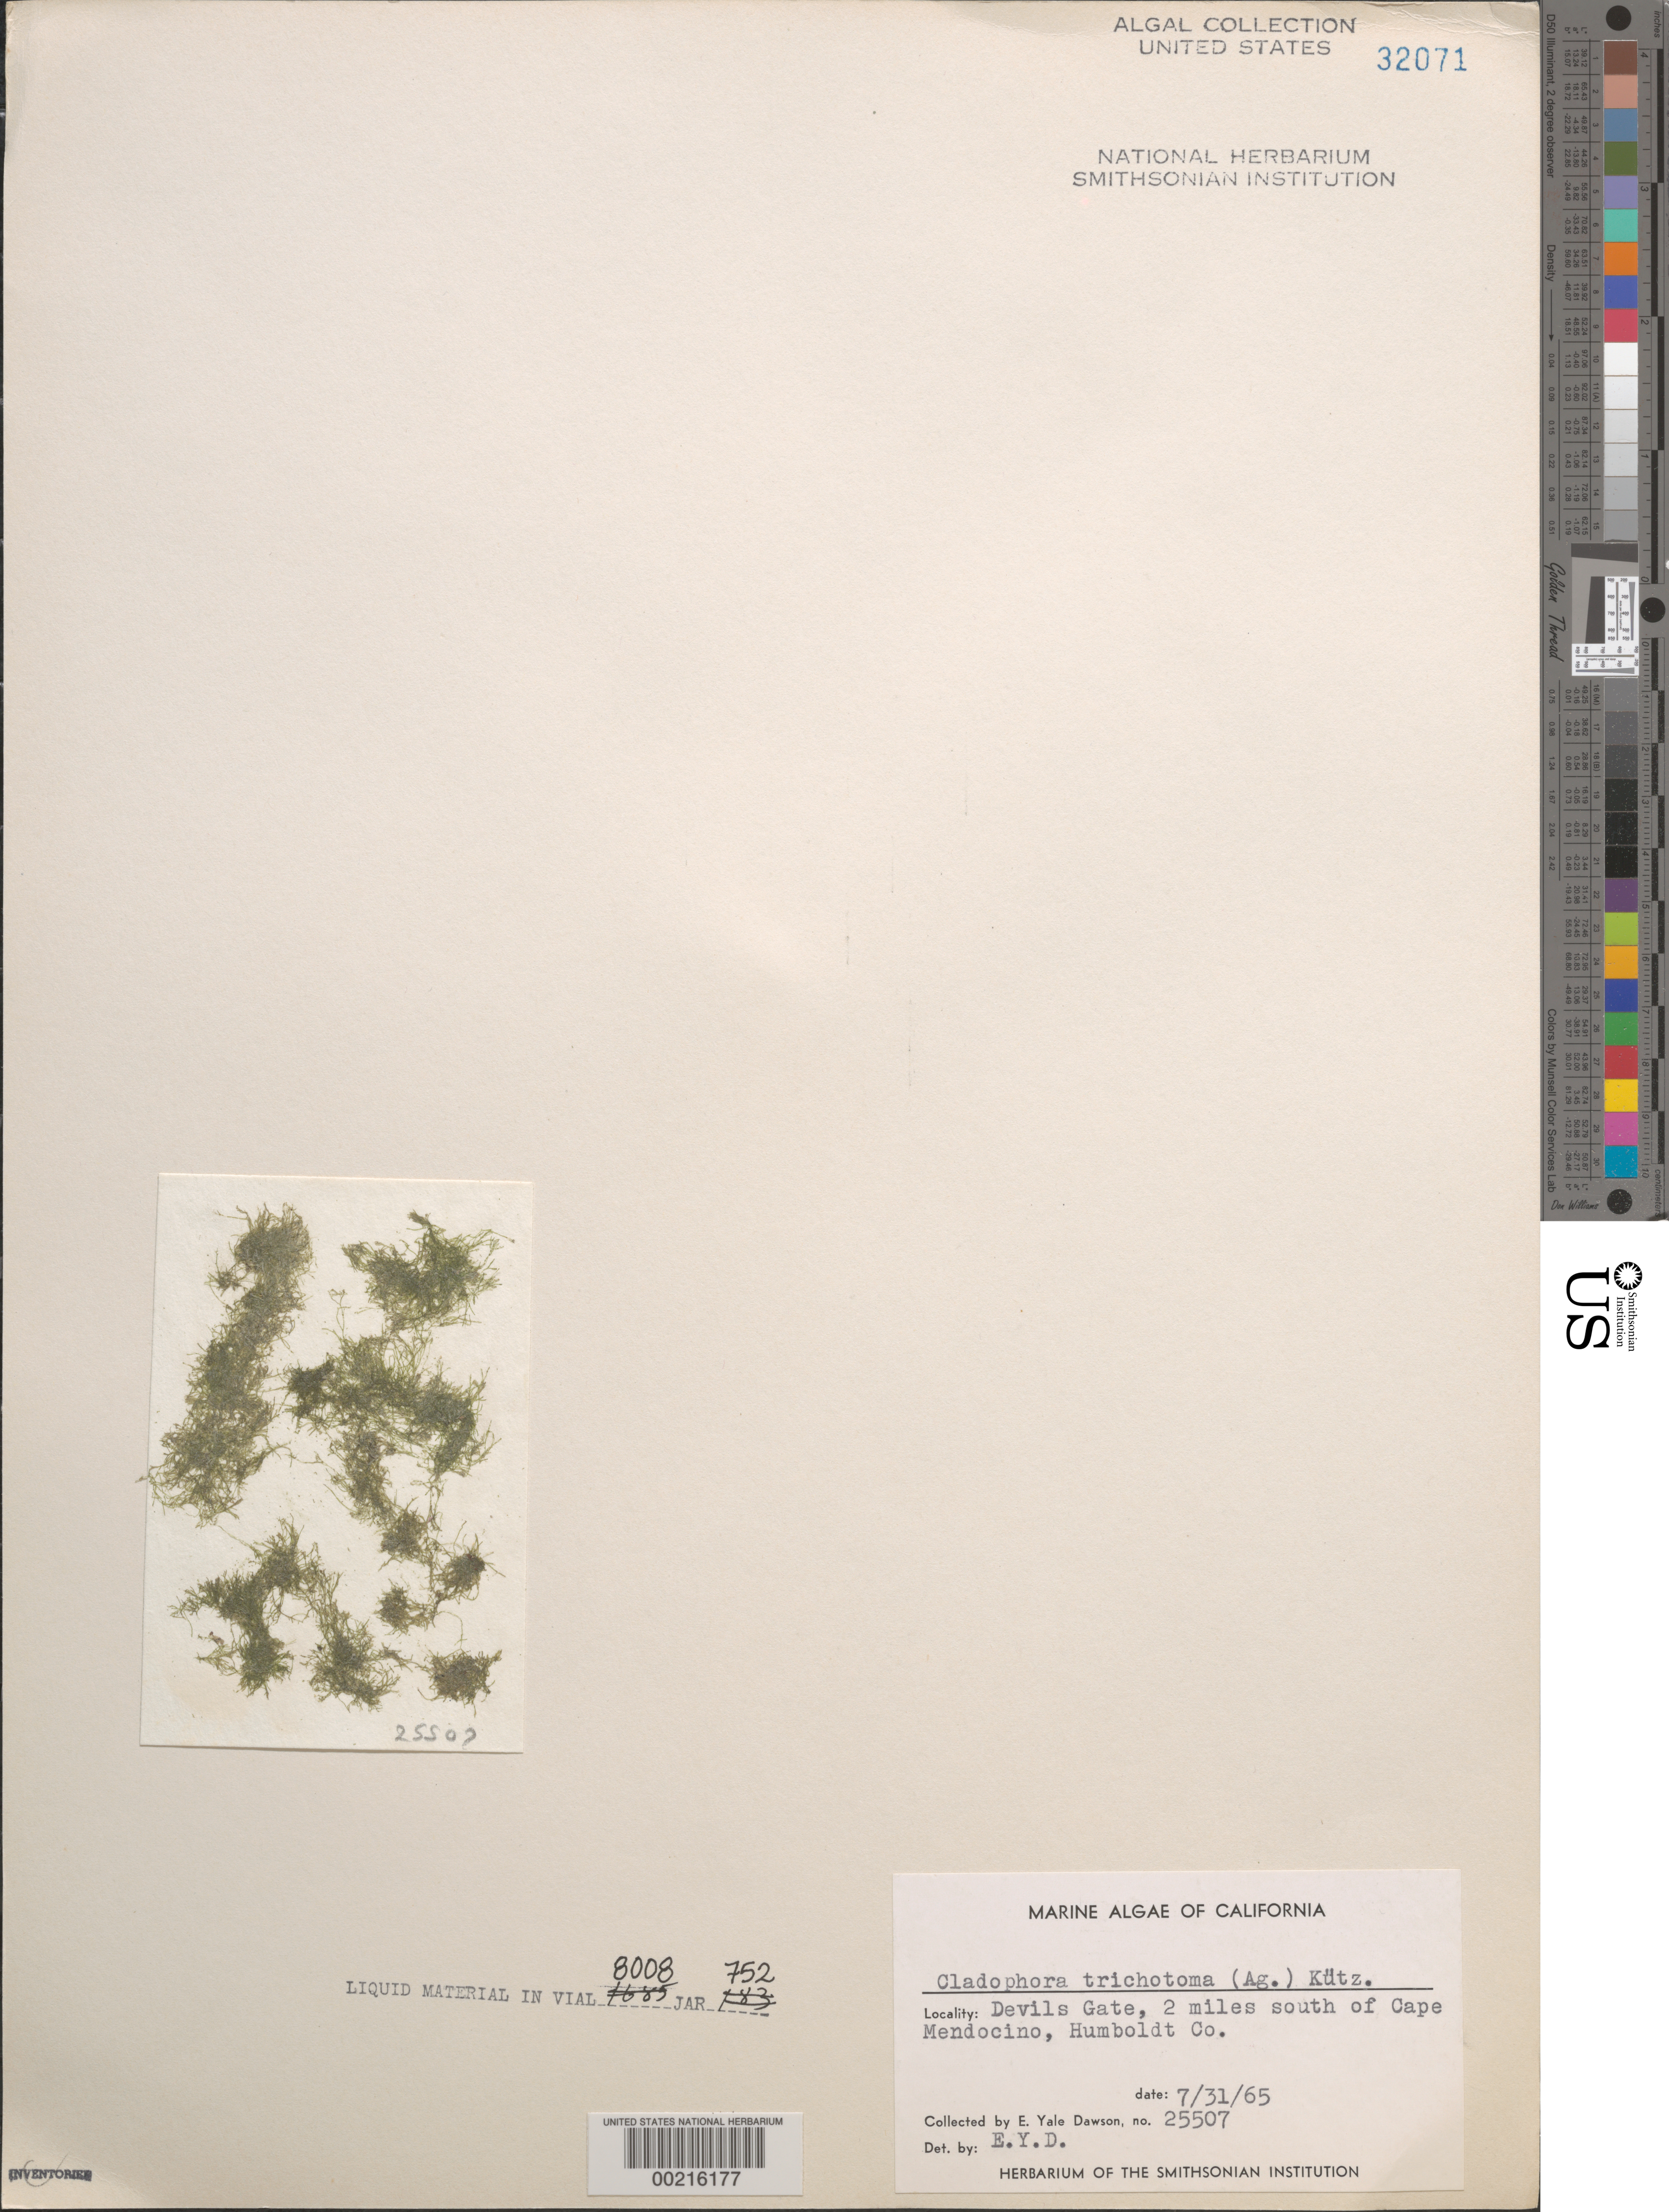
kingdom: Plantae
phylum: Chlorophyta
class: Ulvophyceae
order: Cladophorales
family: Cladophoraceae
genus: Cladophora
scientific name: Cladophora laetevirens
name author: (Dillwyn) Kütz.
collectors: E. Y. Dawson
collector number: EYD 25507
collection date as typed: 31 Jul 1965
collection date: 1965-07-31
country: United States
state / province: California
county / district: Humboldt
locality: Devils Gate, 2 miles south of Cape Mendocino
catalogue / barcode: US 32071